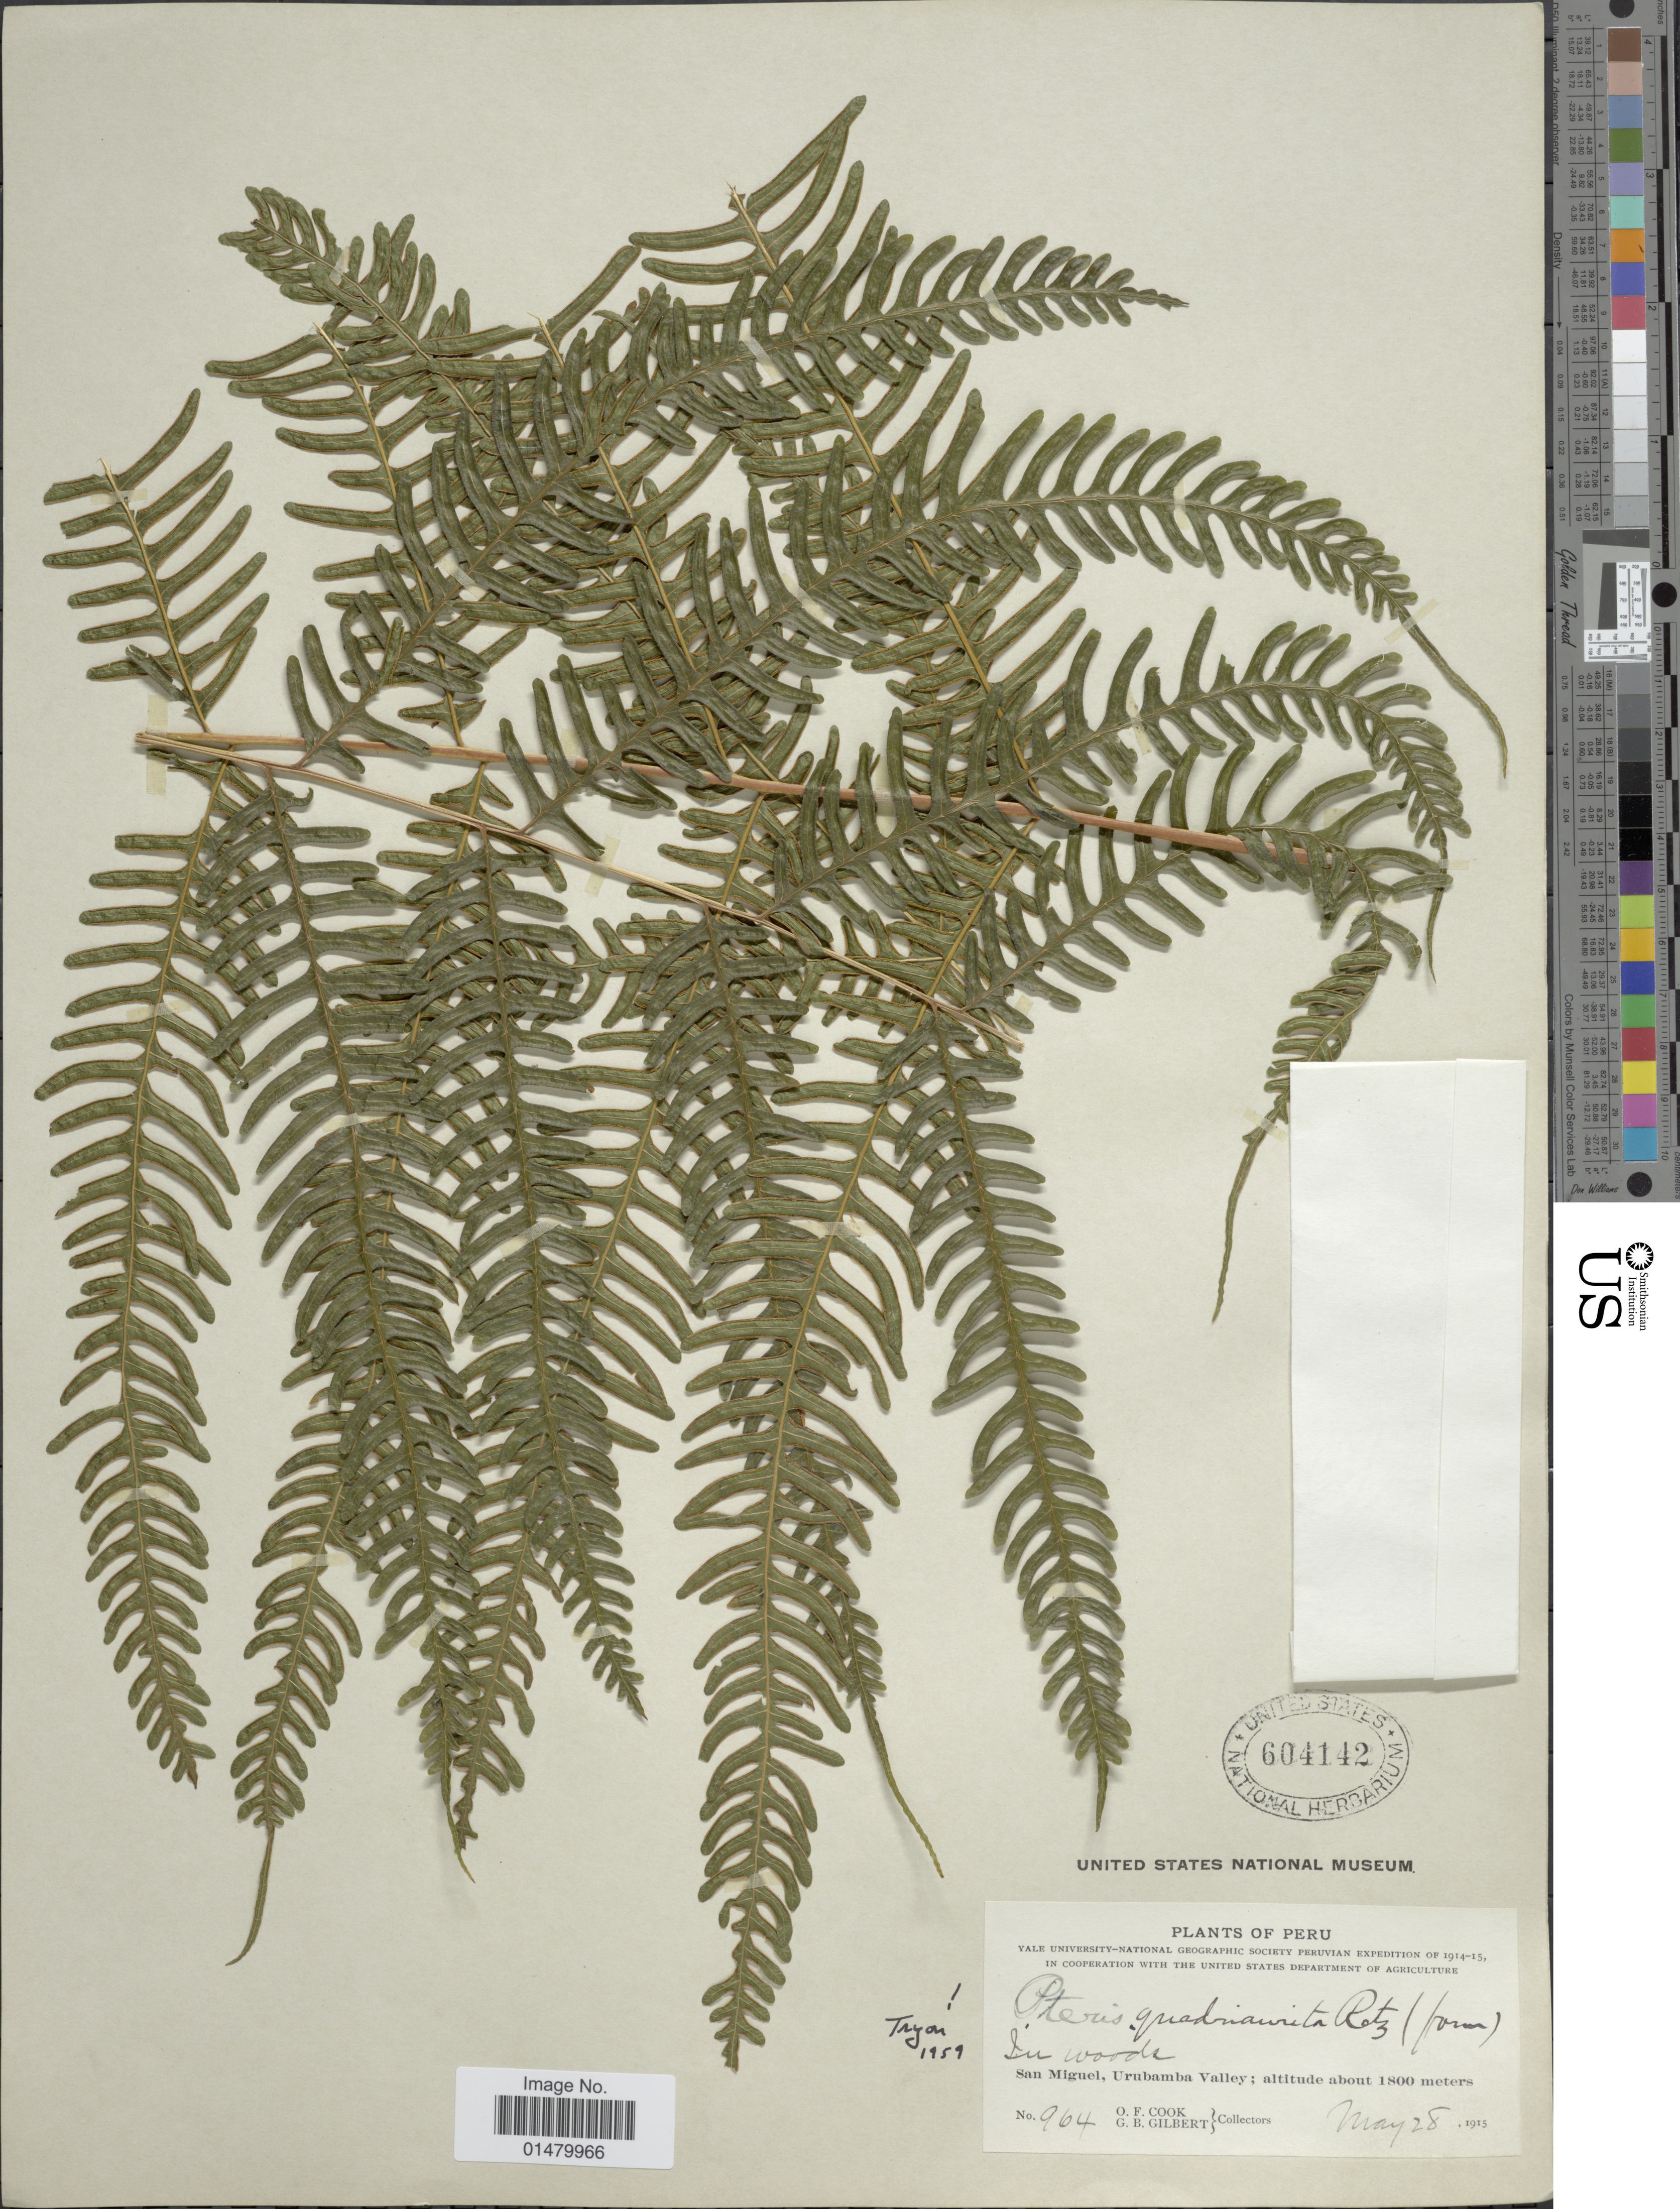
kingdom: Plantae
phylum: Tracheophyta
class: Polypodiopsida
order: Polypodiales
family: Pteridaceae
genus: Pteris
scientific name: Pteris quadriaurita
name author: Retz.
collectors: O. F. Cook & G. B. Gilbert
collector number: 964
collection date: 1915-05-28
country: El Salvador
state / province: San Miguel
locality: San Miguel , Urubamba Valley.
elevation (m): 1800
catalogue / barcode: US 604142